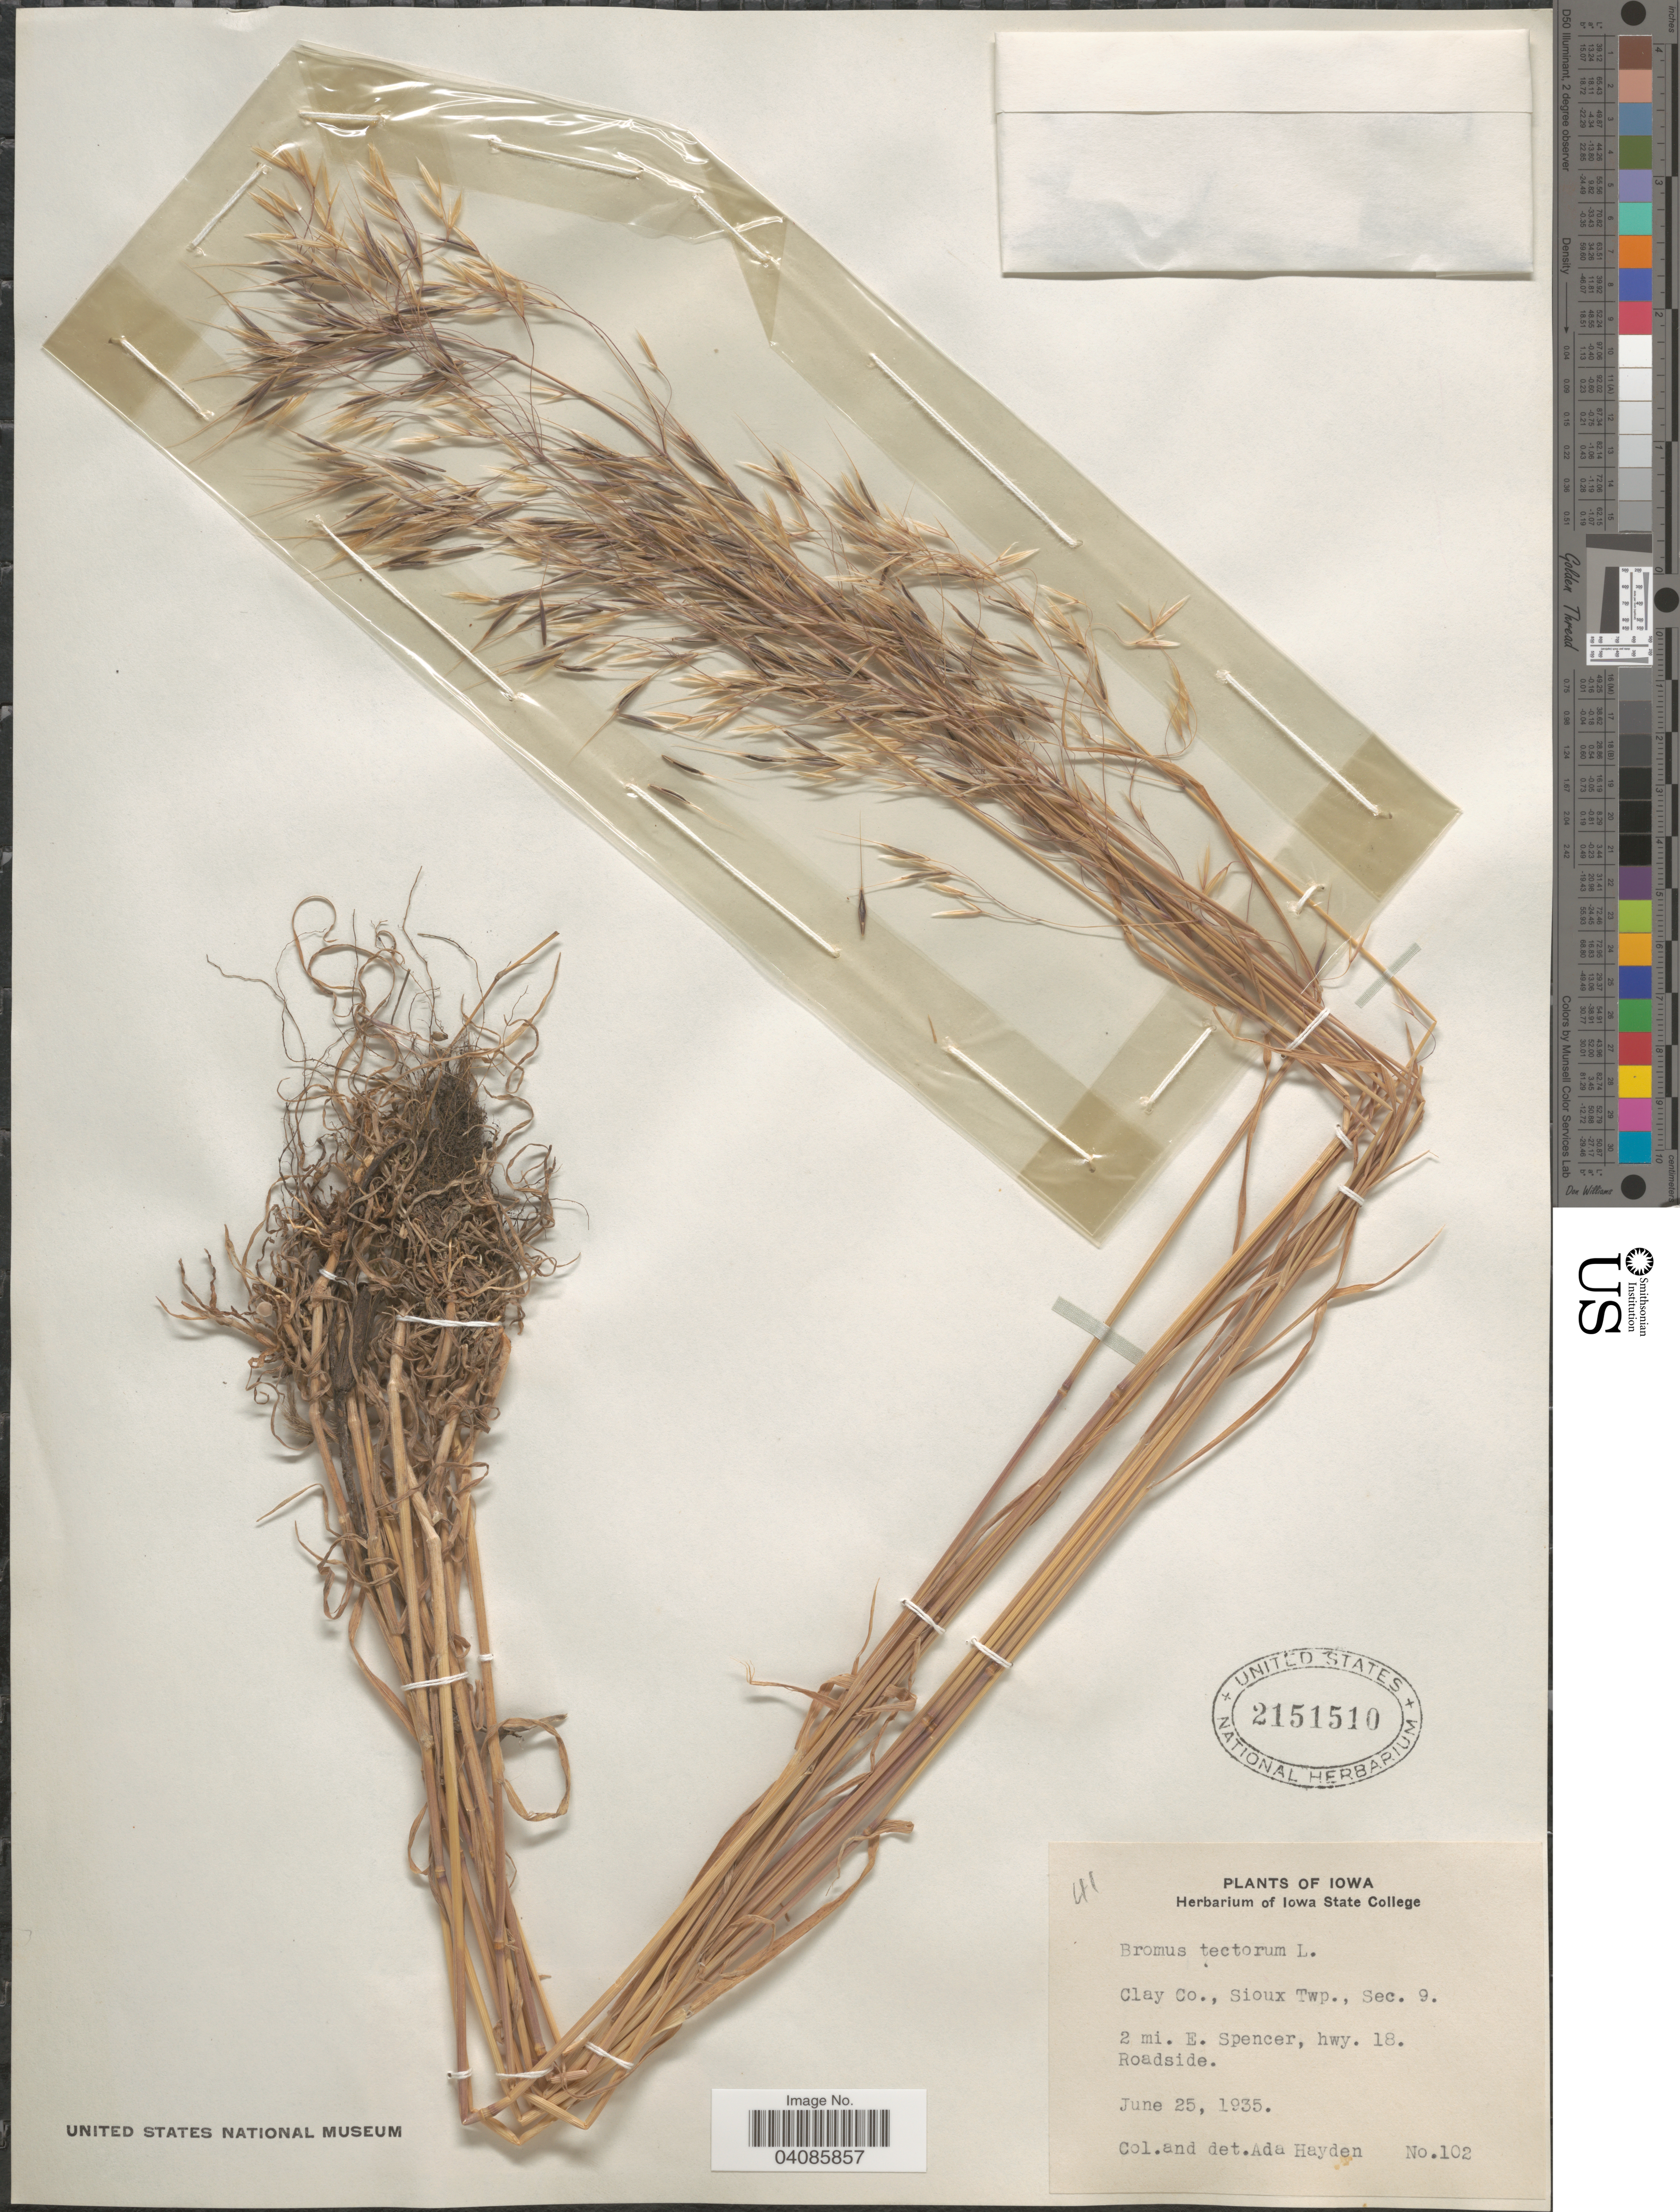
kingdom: Plantae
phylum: Tracheophyta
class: Liliopsida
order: Poales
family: Poaceae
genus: Bromus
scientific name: Bromus tectorum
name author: L.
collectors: Ada Hayden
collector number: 102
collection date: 1935-06-25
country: United States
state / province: Iowa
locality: Clay Co., Sioux Twp., Sec. 9. 2 mi. E. Spencer, hwy. 18. Roadside.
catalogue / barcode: US 2151510